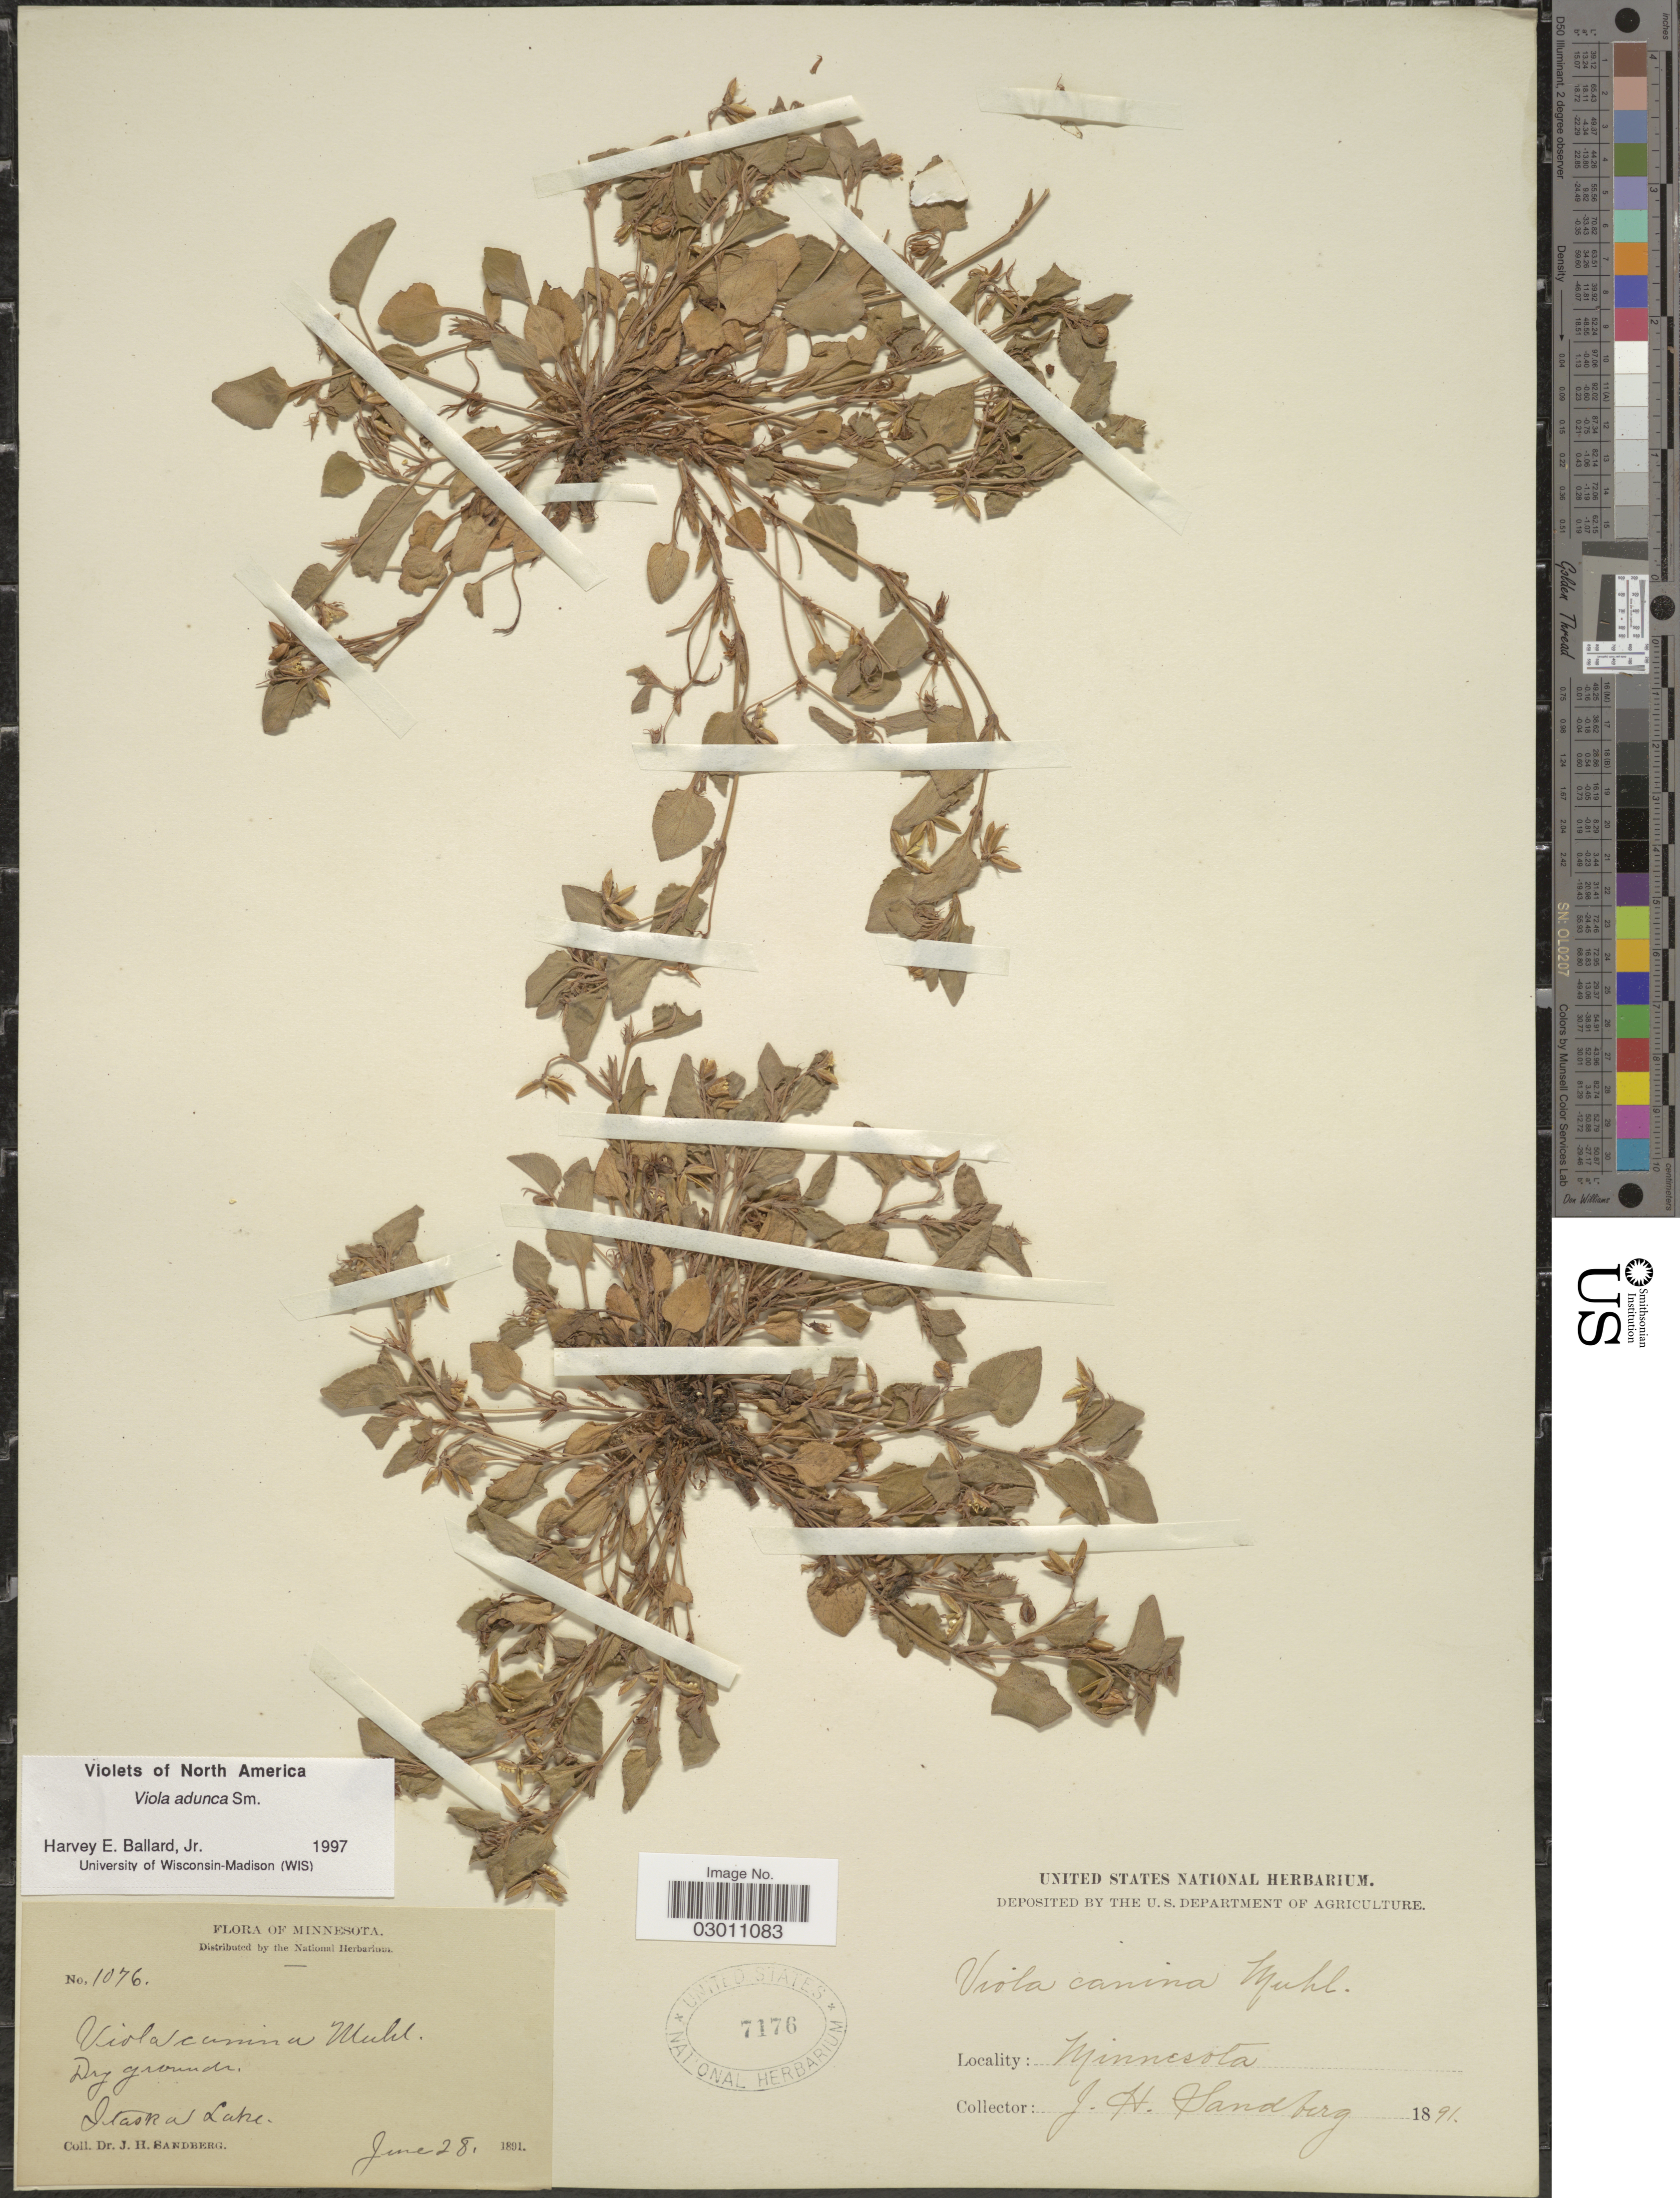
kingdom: Plantae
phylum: Tracheophyta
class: Magnoliopsida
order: Malpighiales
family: Violaceae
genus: Viola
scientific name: Viola adunca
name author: Sm.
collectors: J. H. Sandberg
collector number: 1076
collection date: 1891-06-28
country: United States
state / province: Minnesota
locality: Itaska Lake.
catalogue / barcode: US 7176